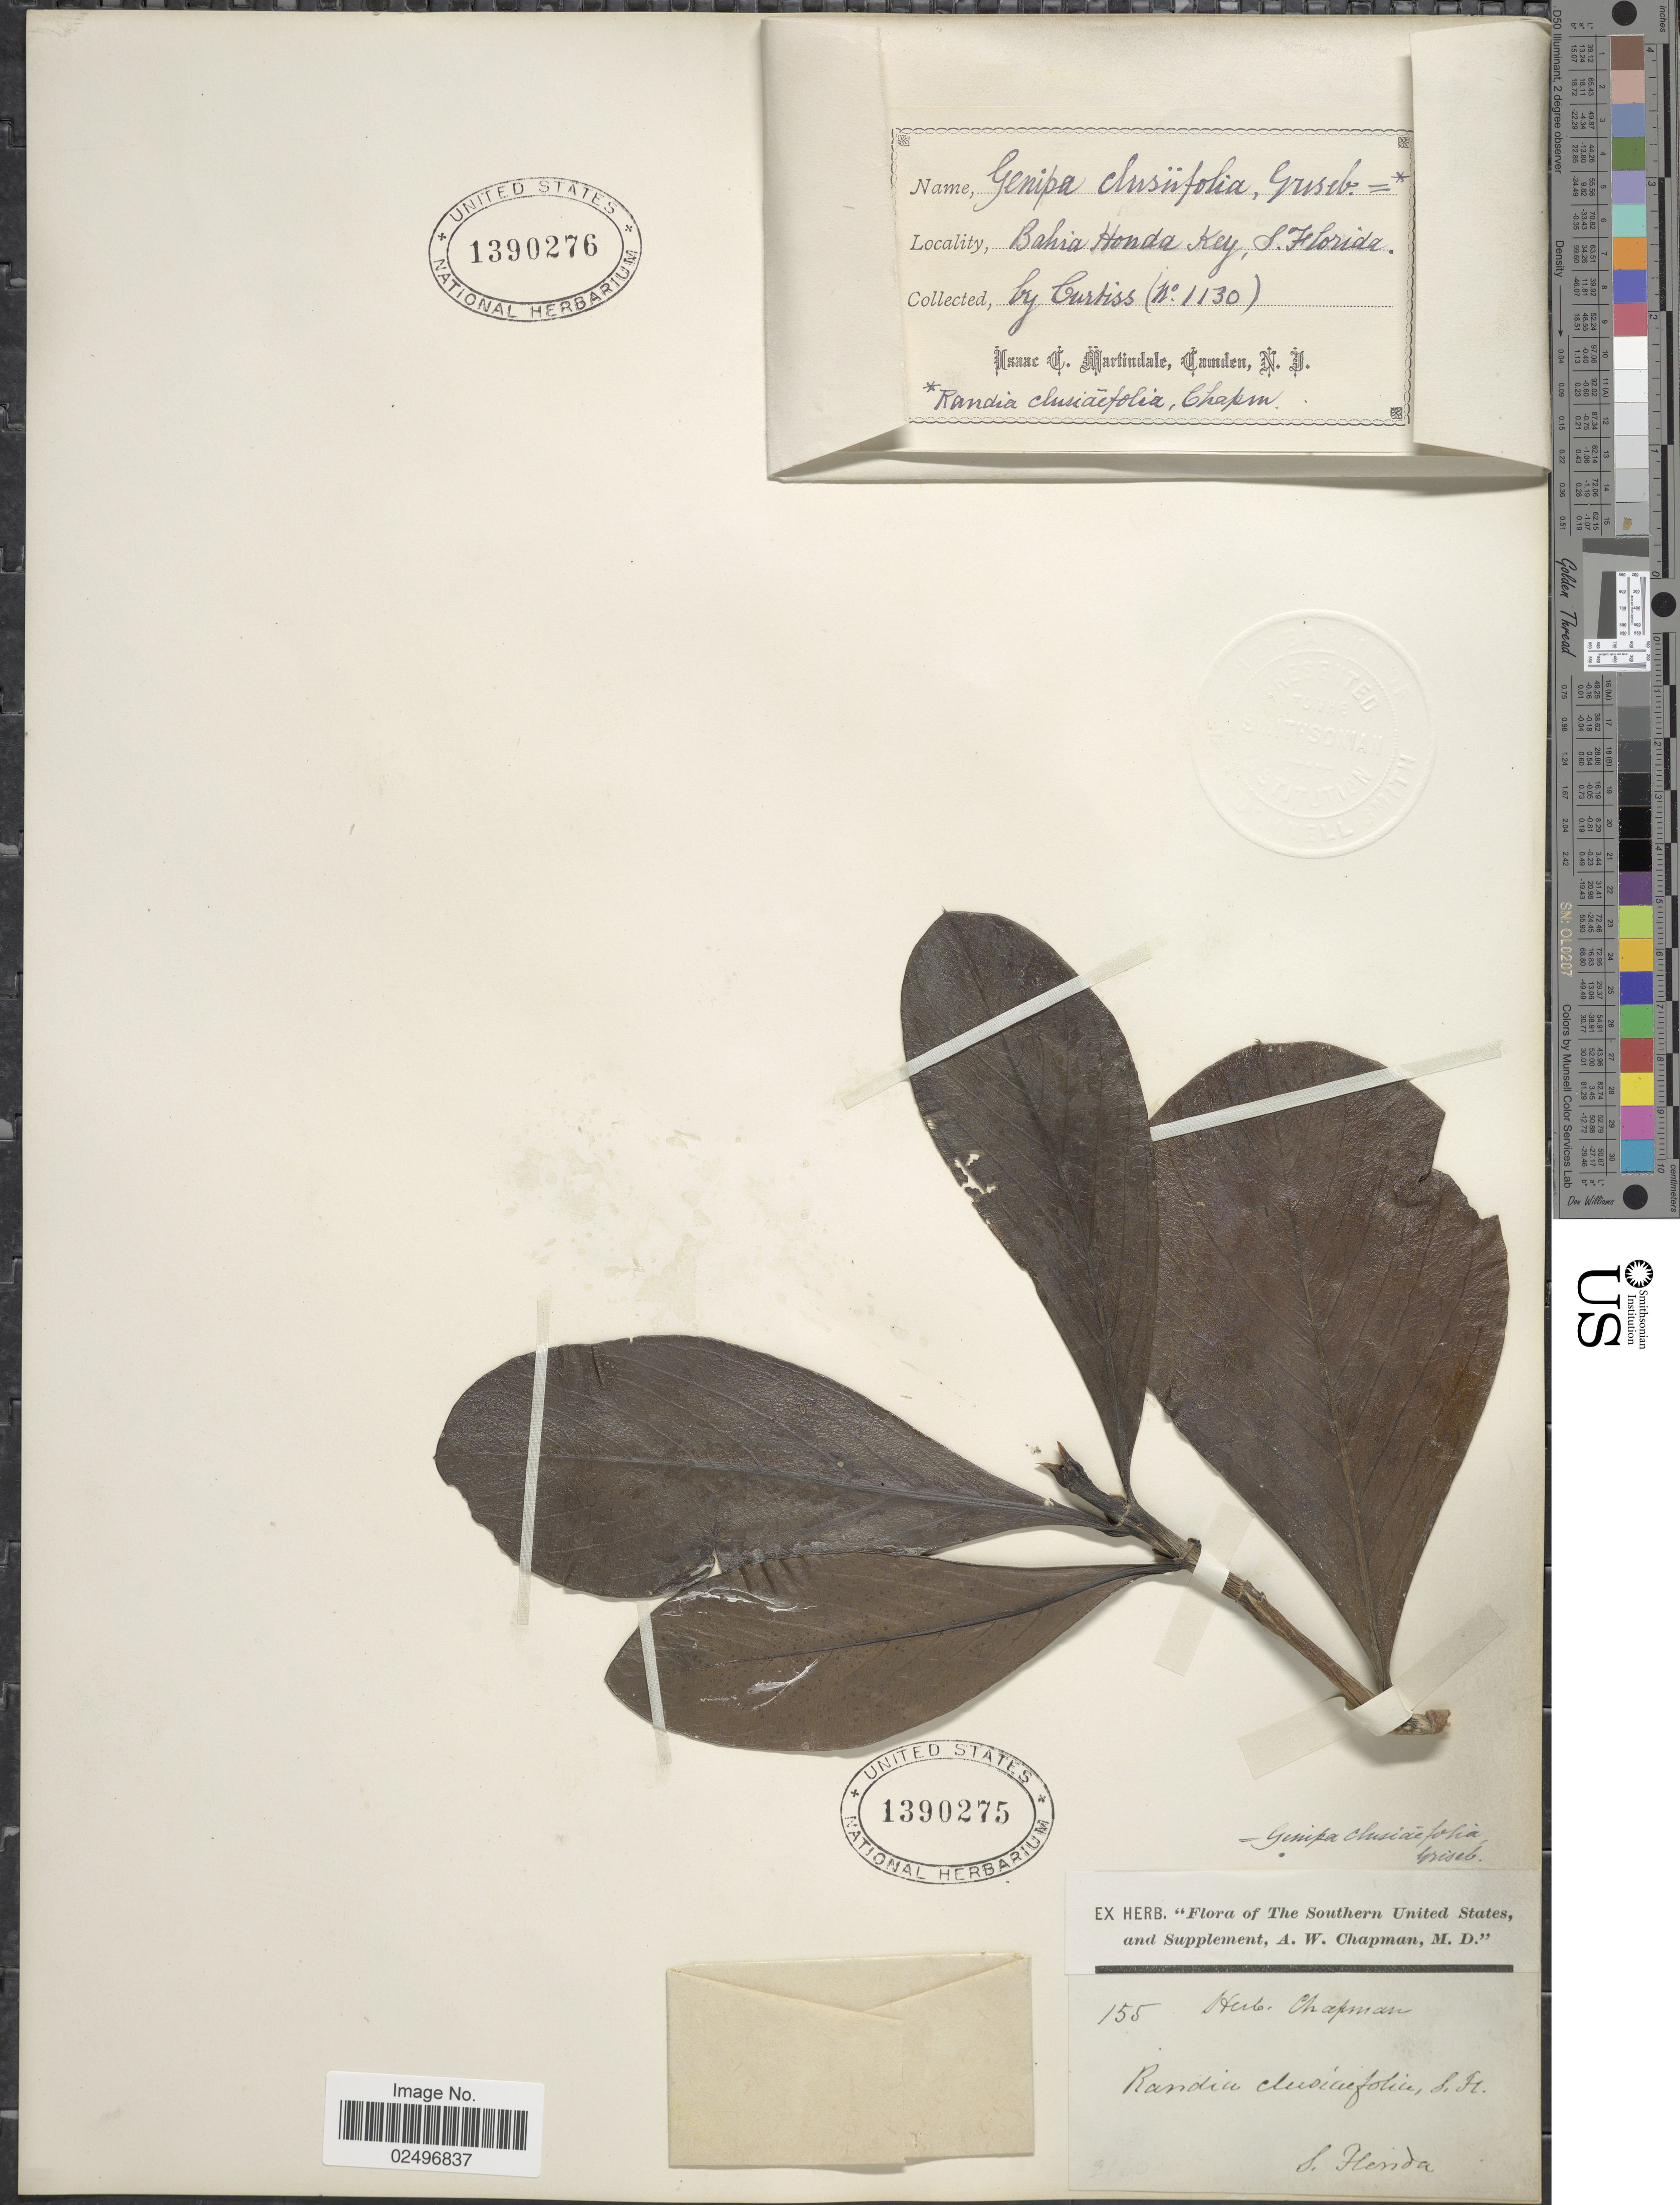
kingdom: Plantae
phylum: Tracheophyta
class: Magnoliopsida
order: Gentianales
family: Rubiaceae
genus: Casasia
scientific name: Casasia clusiifolia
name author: (Jacq.) Urb.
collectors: -. Curtiss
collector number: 1130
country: United States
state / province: Florida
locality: Bahia Honda Key, S. Florida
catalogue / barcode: US 1390276-2